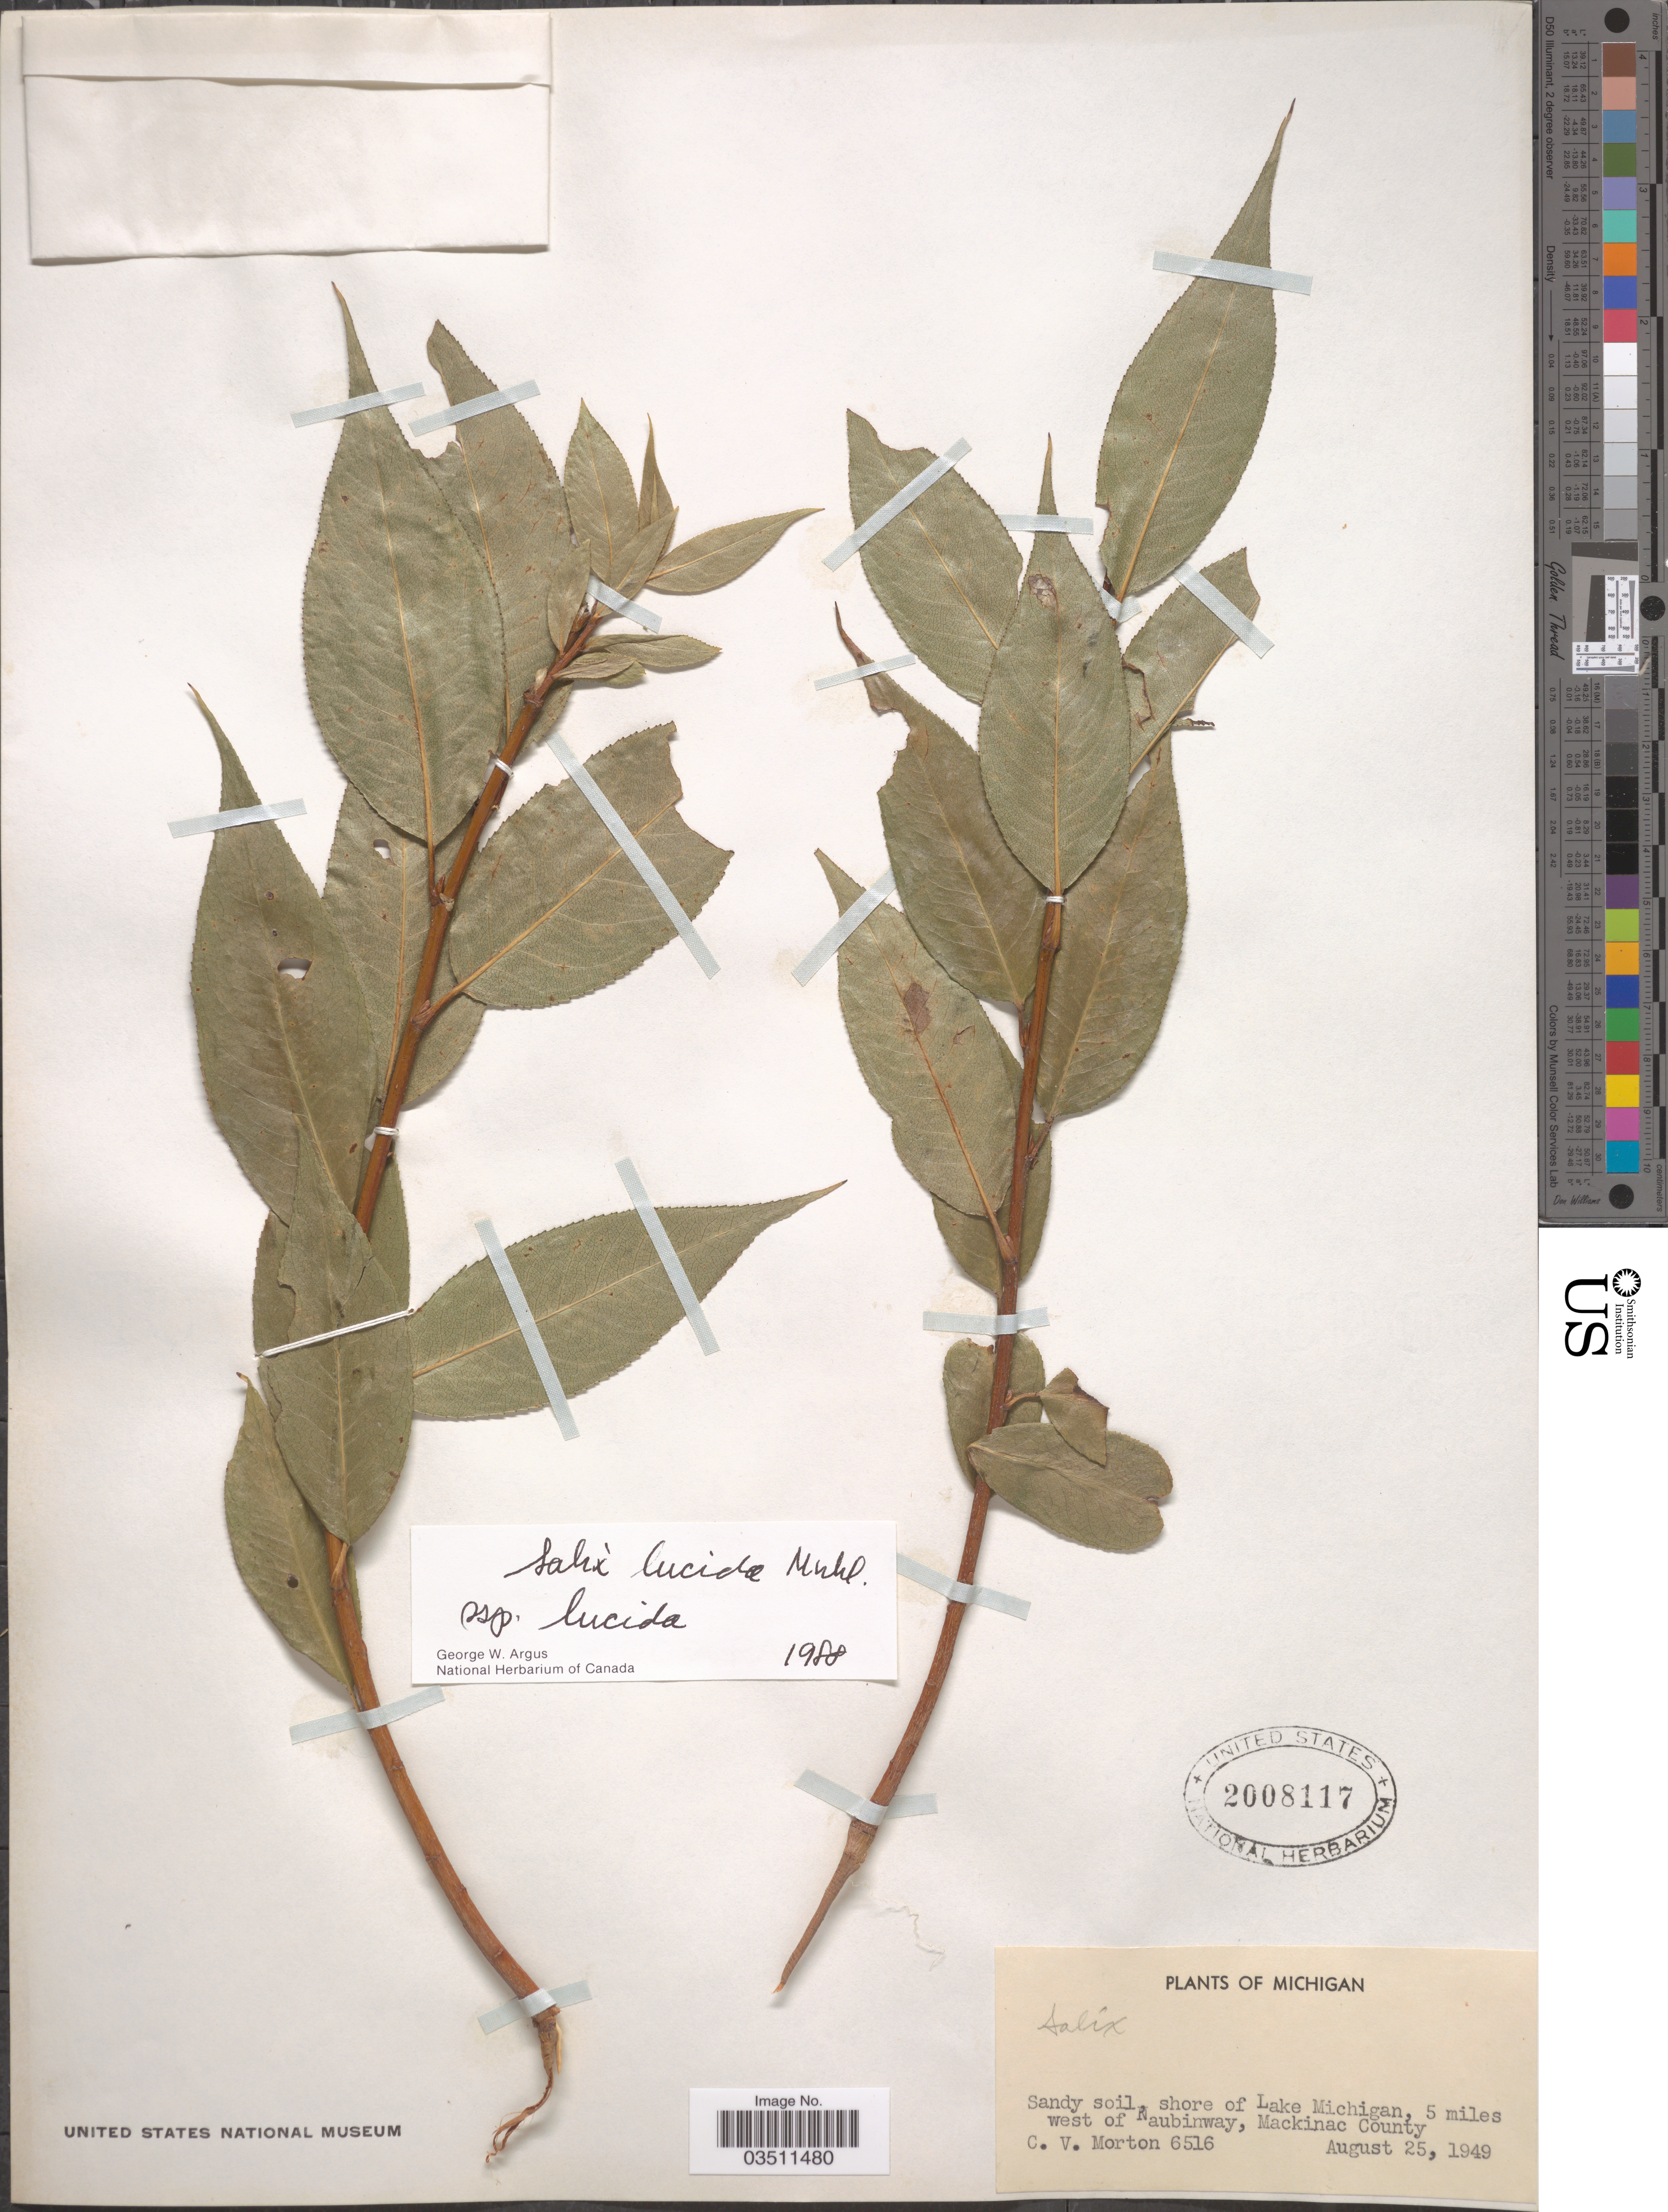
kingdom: Plantae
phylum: Tracheophyta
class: Magnoliopsida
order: Malpighiales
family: Salicaceae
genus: Salix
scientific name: Salix lucida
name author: Muhl.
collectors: C. V. Morton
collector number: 6516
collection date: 1949-08-25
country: United States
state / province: Michigan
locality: Sandy soil, shore of Lake Michigan, 5 miles west of Naubinway, Mackinac County.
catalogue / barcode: US 2008117